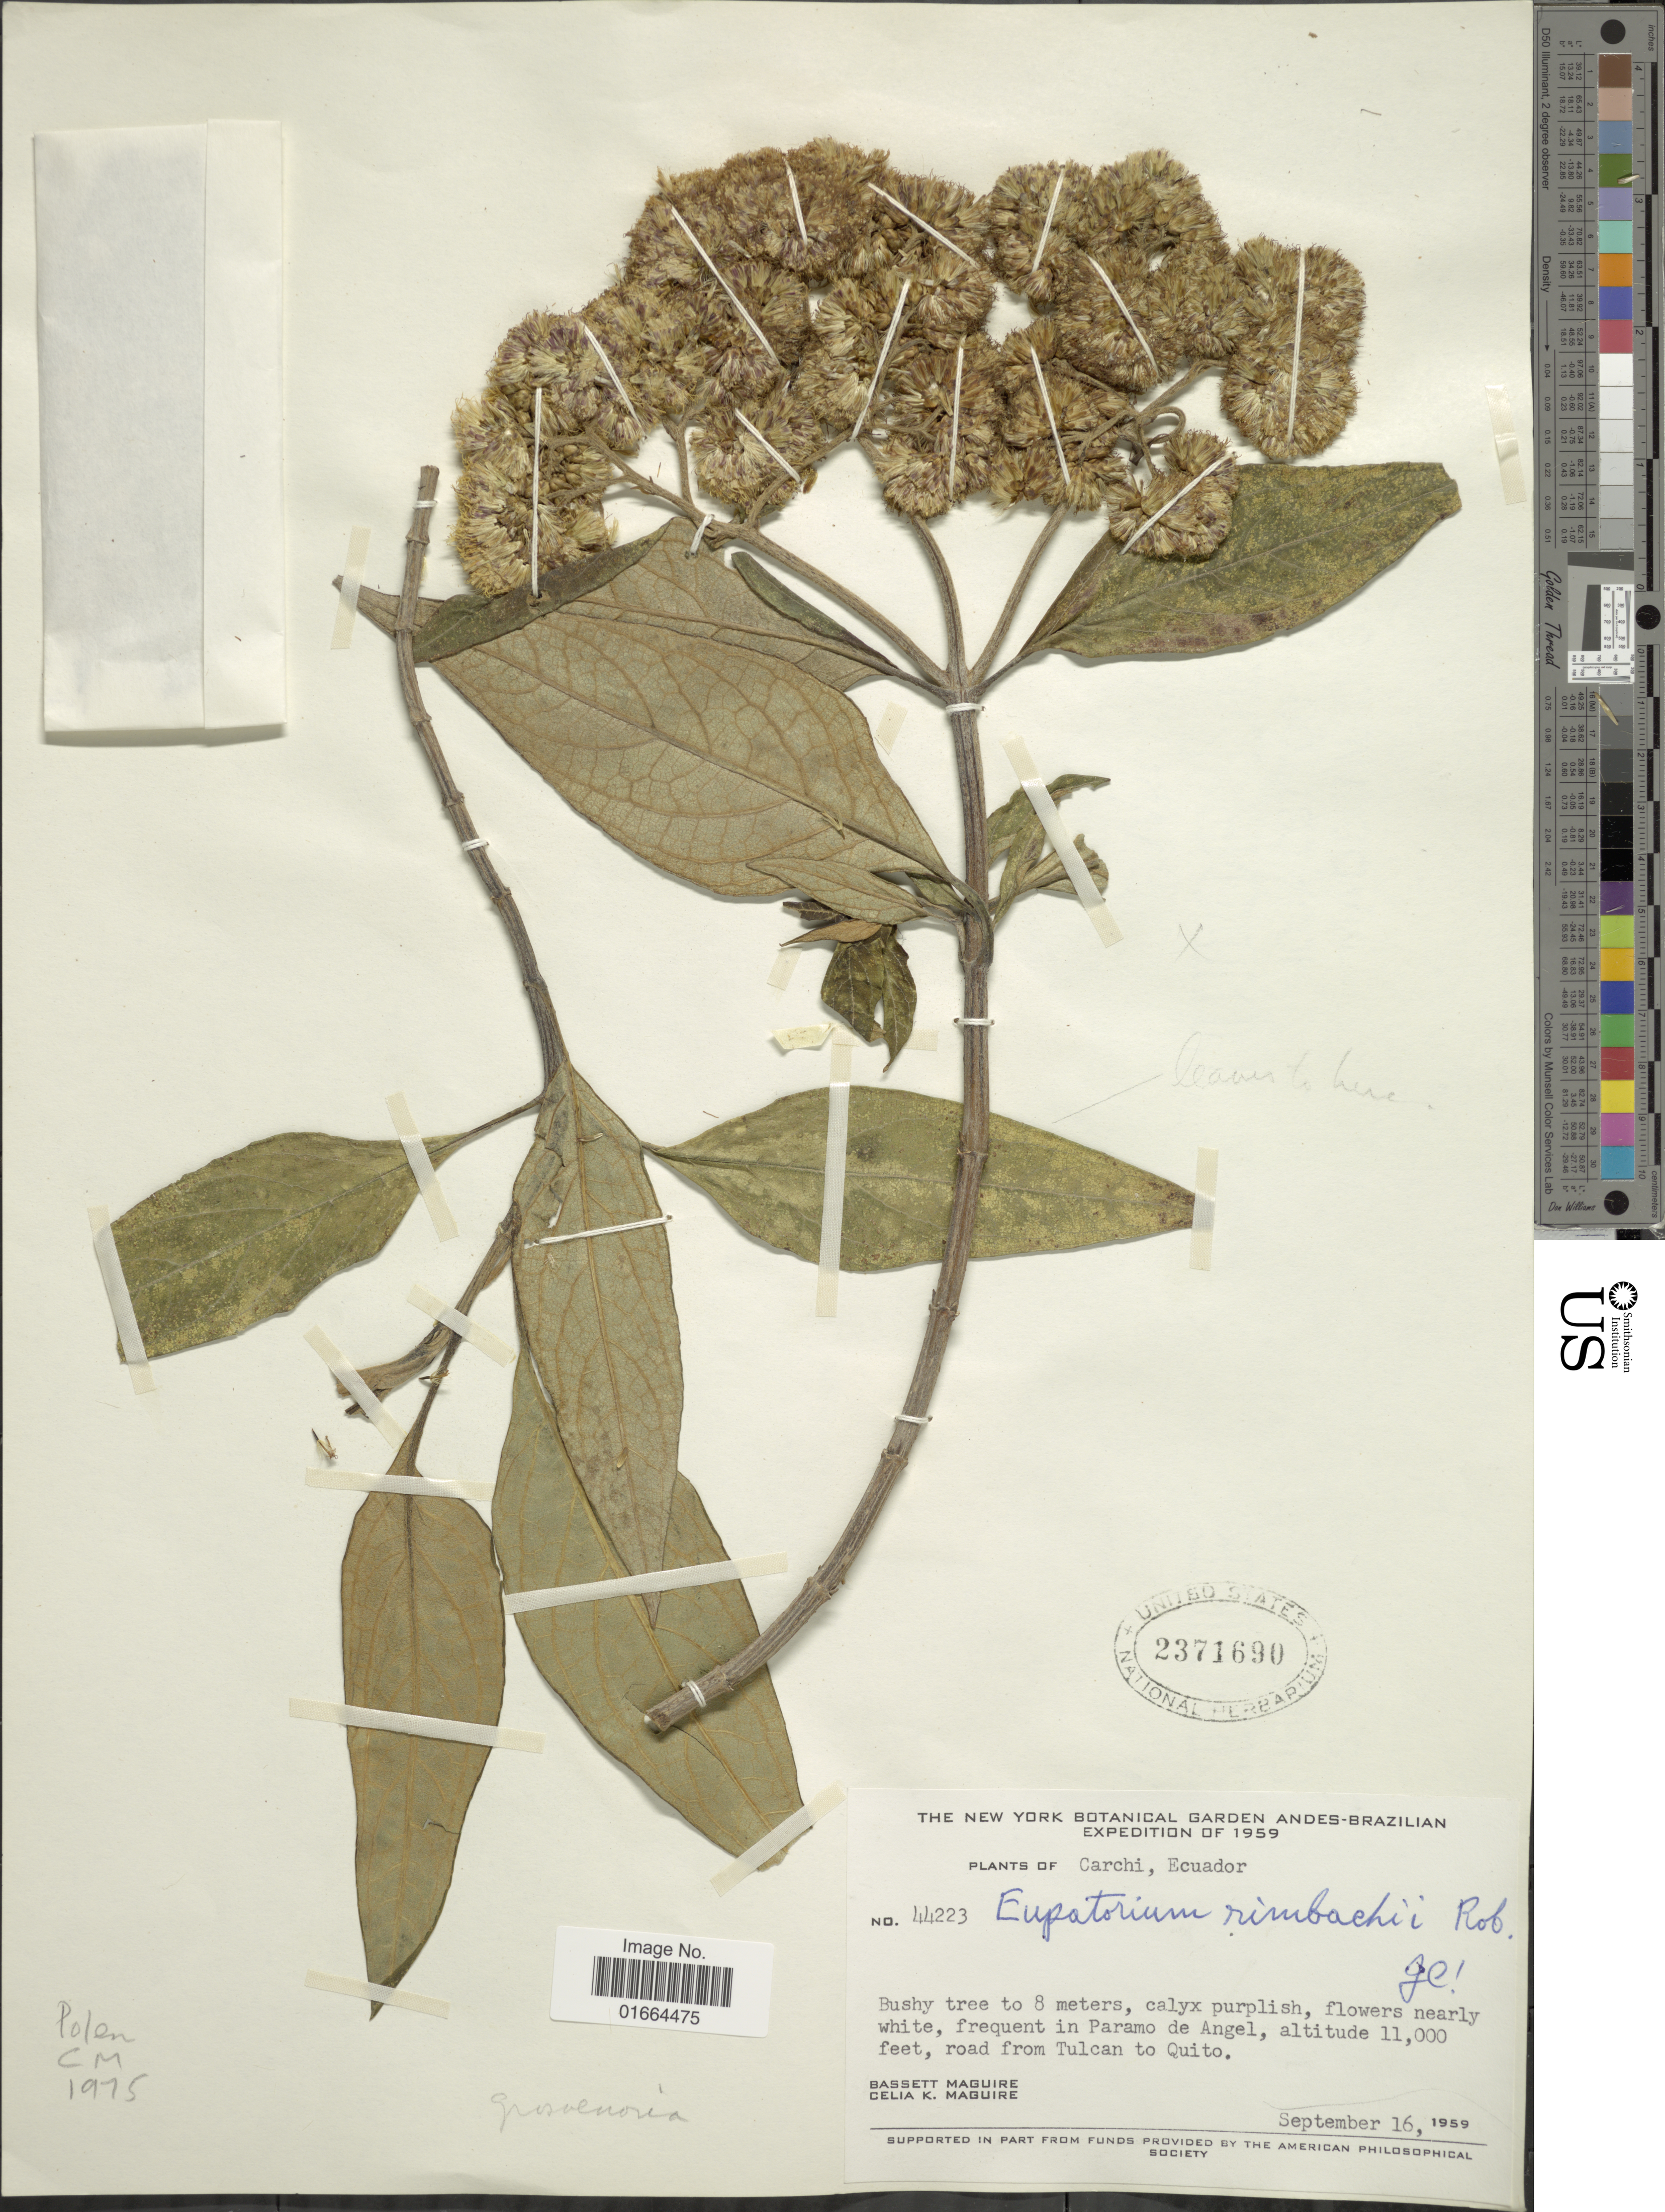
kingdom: Plantae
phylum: Tracheophyta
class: Magnoliopsida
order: Asterales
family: Asteraceae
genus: Grosvenoria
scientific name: Grosvenoria rimbachii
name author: (B.L. Rob.) R.M. King & H. Rob.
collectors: B. Maguire & C. K. Maguire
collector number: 44223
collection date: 1959-09-16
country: Ecuador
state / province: Carchi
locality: Frequent in Paramo de Angel, road from Tulcan to Quito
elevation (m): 3353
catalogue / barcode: US 2371690